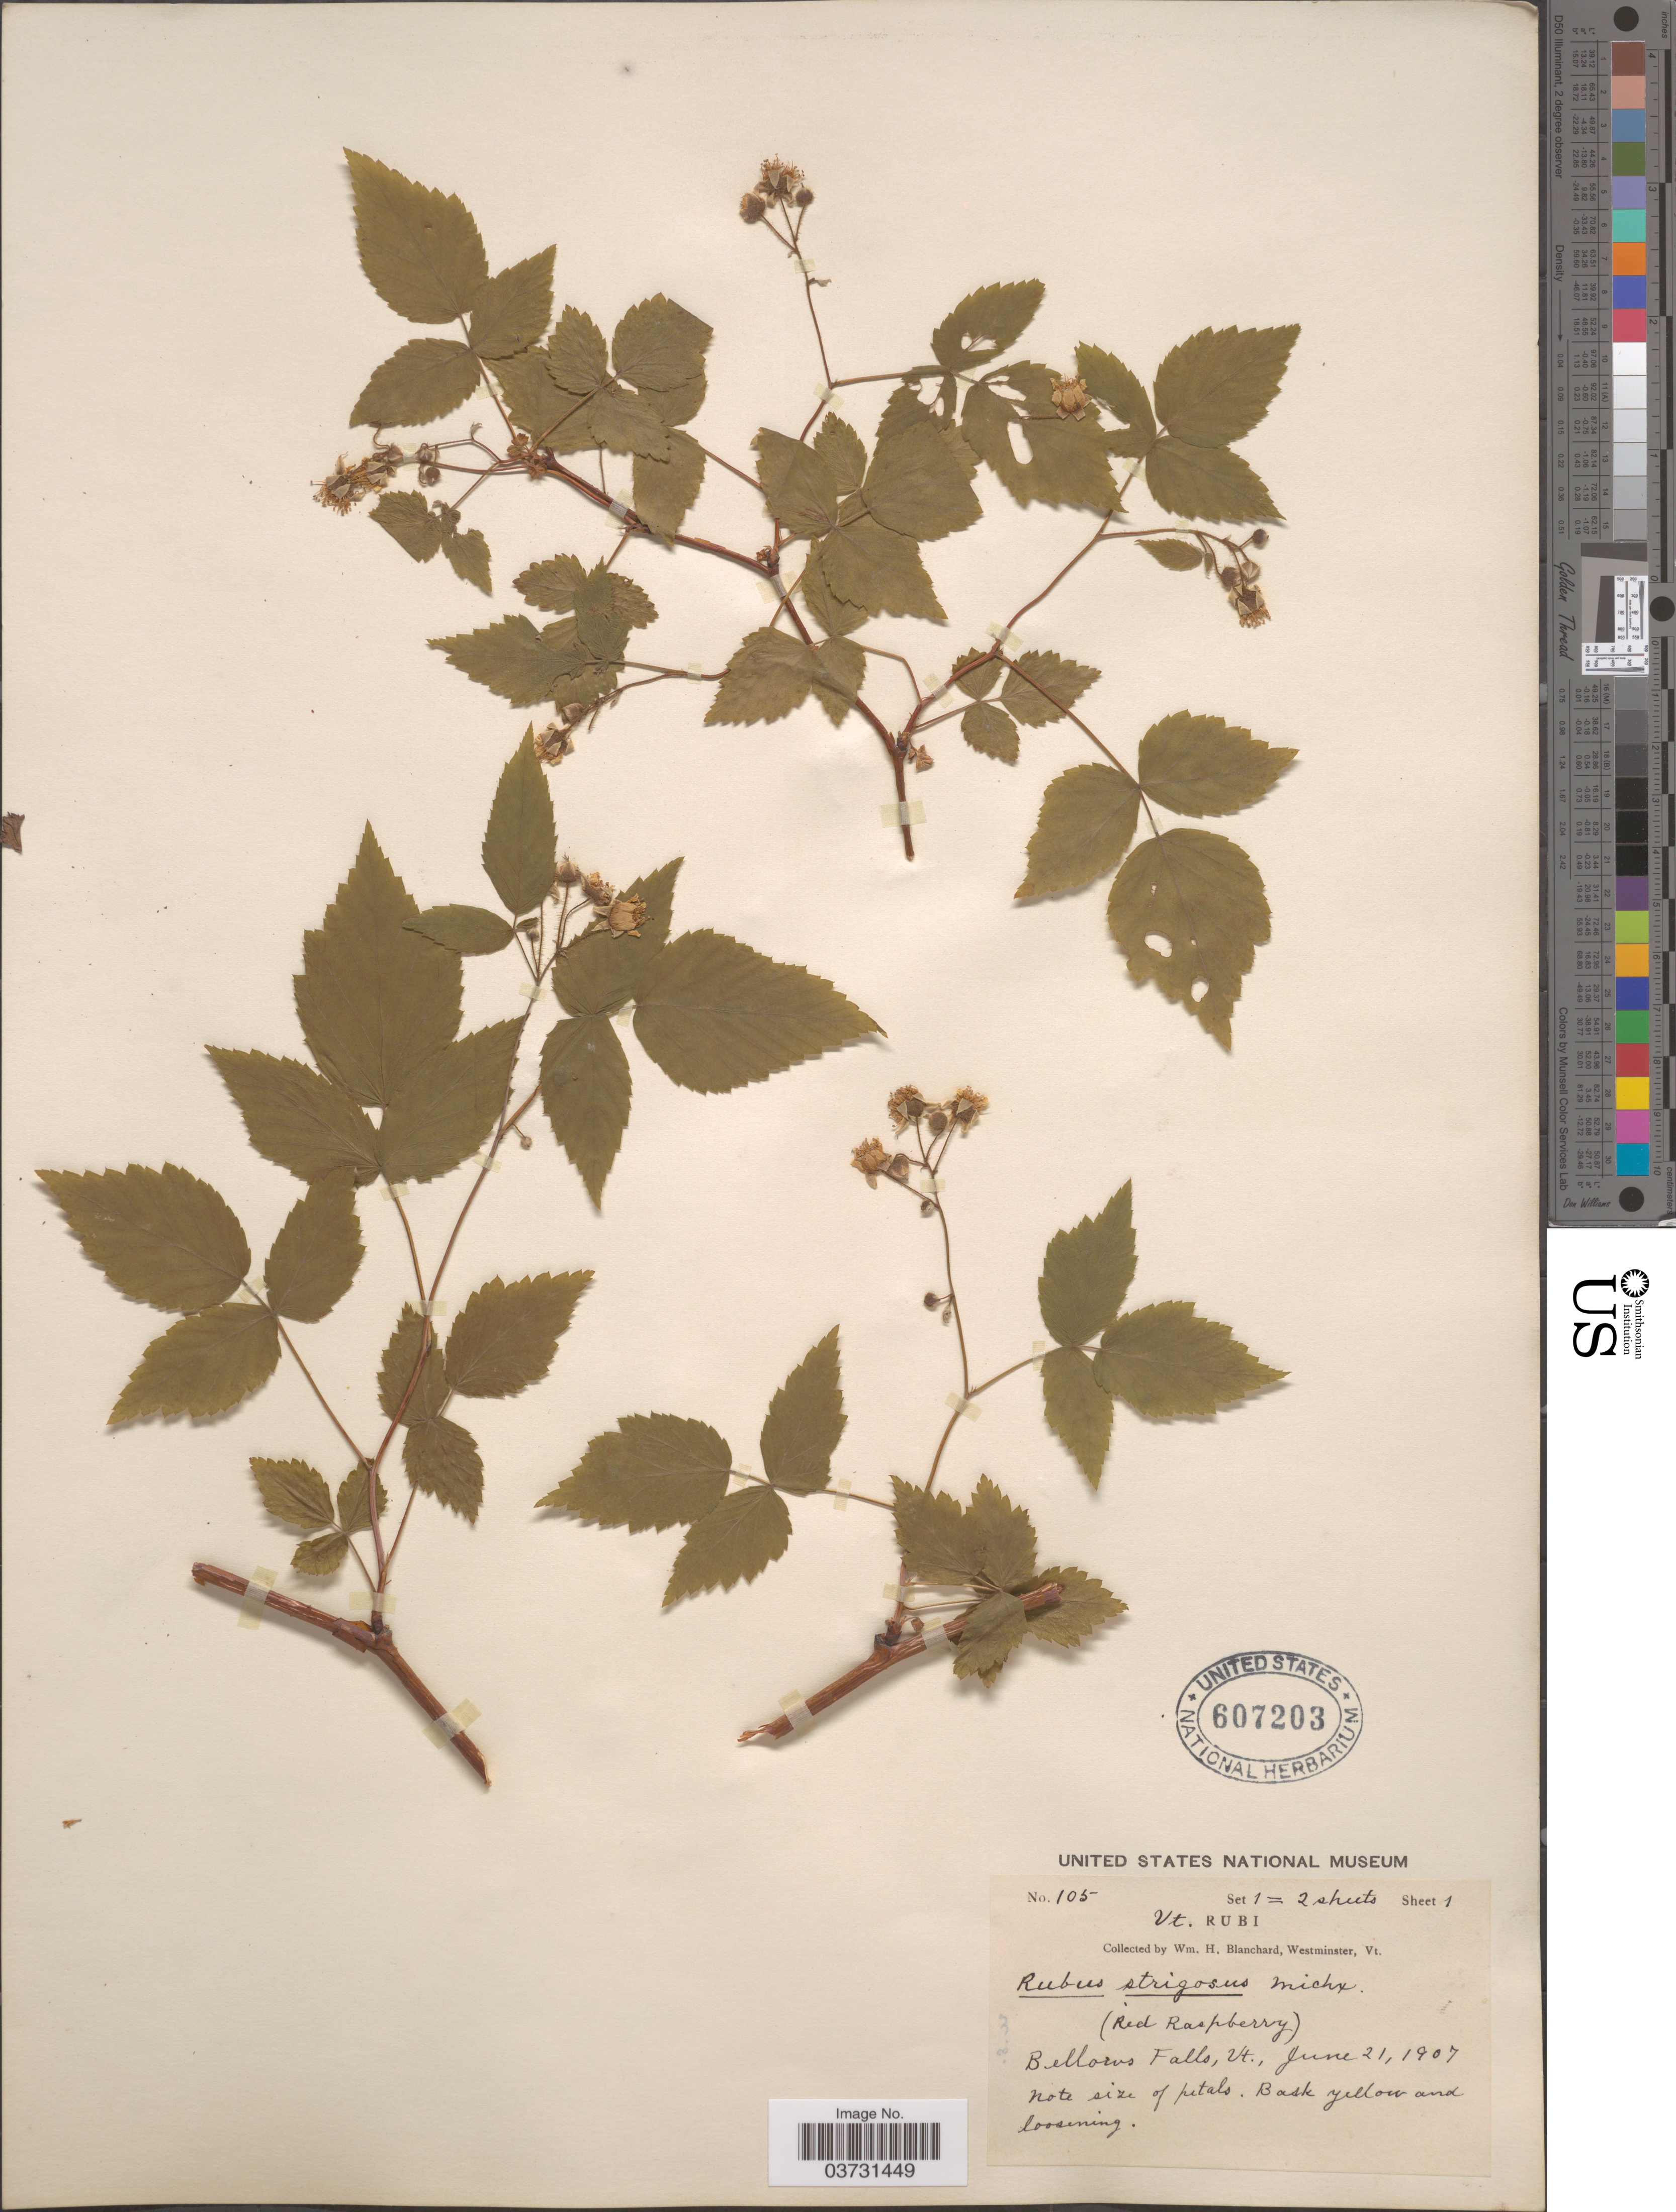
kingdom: Plantae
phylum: Tracheophyta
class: Magnoliopsida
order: Rosales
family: Rosaceae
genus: Rubus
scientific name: Rubus strigosus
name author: Michx.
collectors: W. H. Blanchard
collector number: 105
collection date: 1907-06-21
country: United States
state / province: Vermont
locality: Bellows Falls.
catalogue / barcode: US 607203